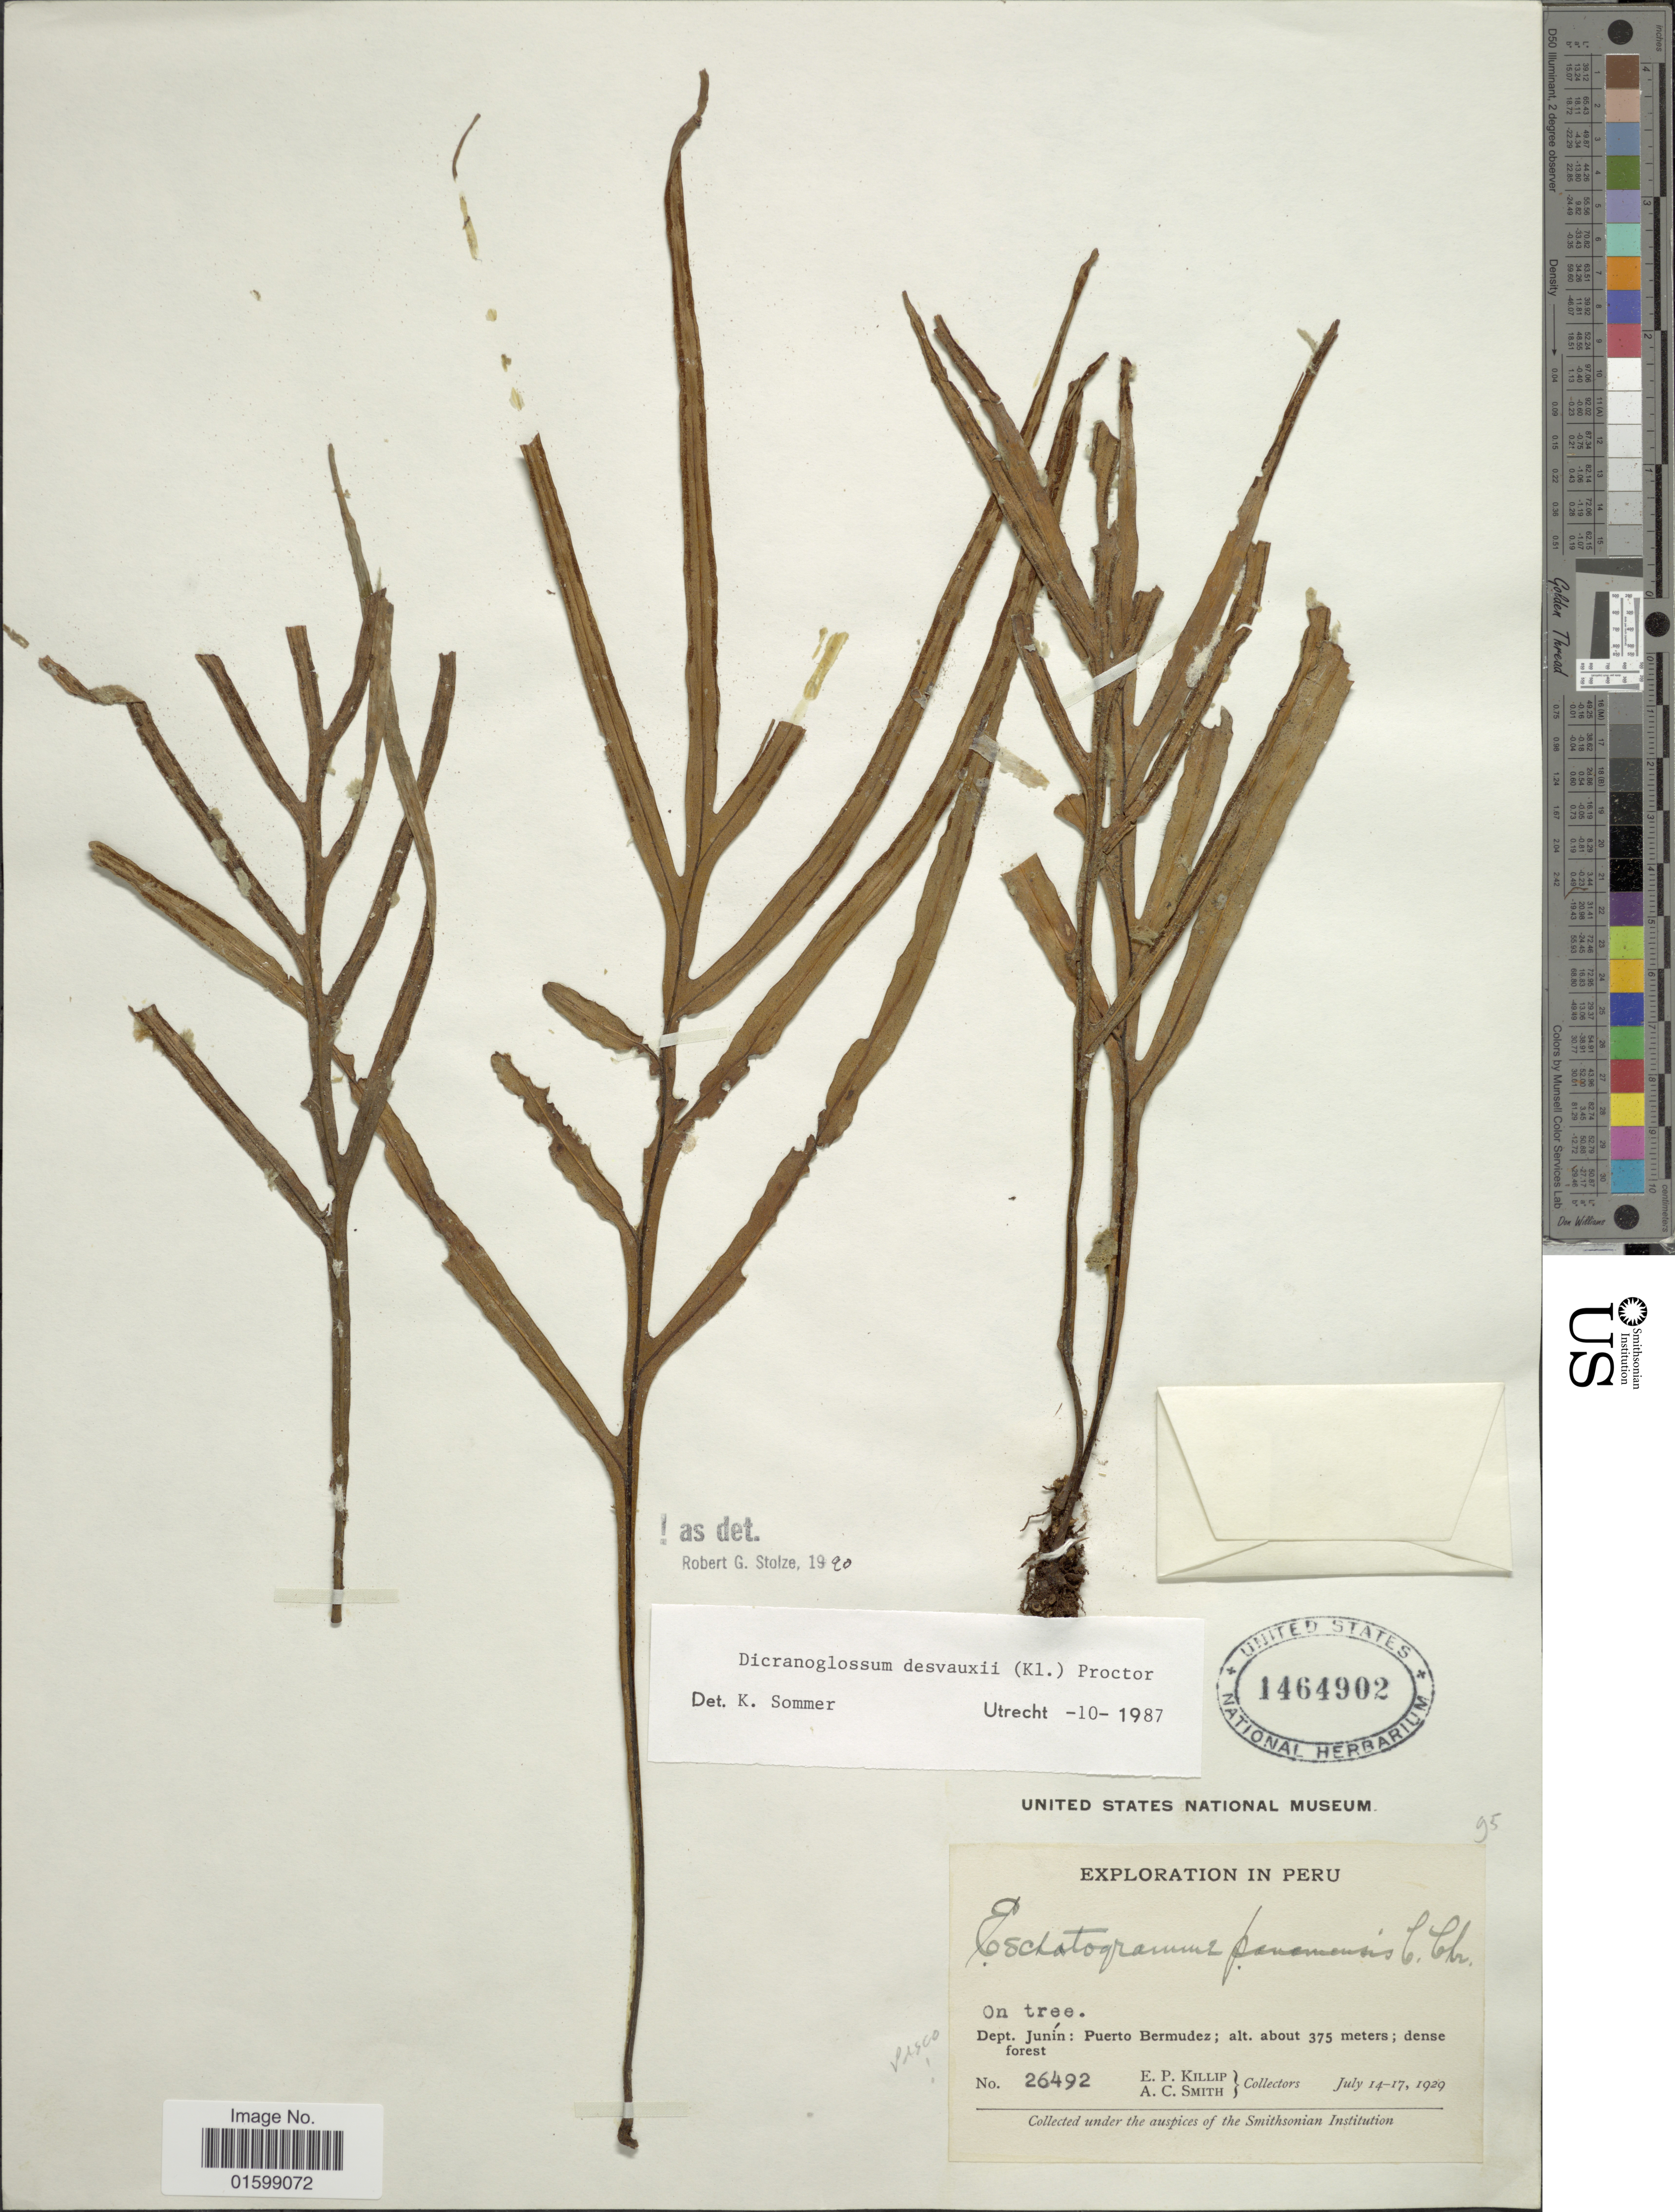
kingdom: Plantae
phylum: Tracheophyta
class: Polypodiopsida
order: Polypodiales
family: Polypodiaceae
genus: Pleopeltis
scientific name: Pleopeltis desvauxii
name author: (Klotzsch) Salino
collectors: E. P. Killip & A. C. Smith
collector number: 26492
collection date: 1929-07-14/1929-07-17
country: Peru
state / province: Junín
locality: On tree, Puerto Bermudez; dense forest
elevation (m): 375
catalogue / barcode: US 1464902